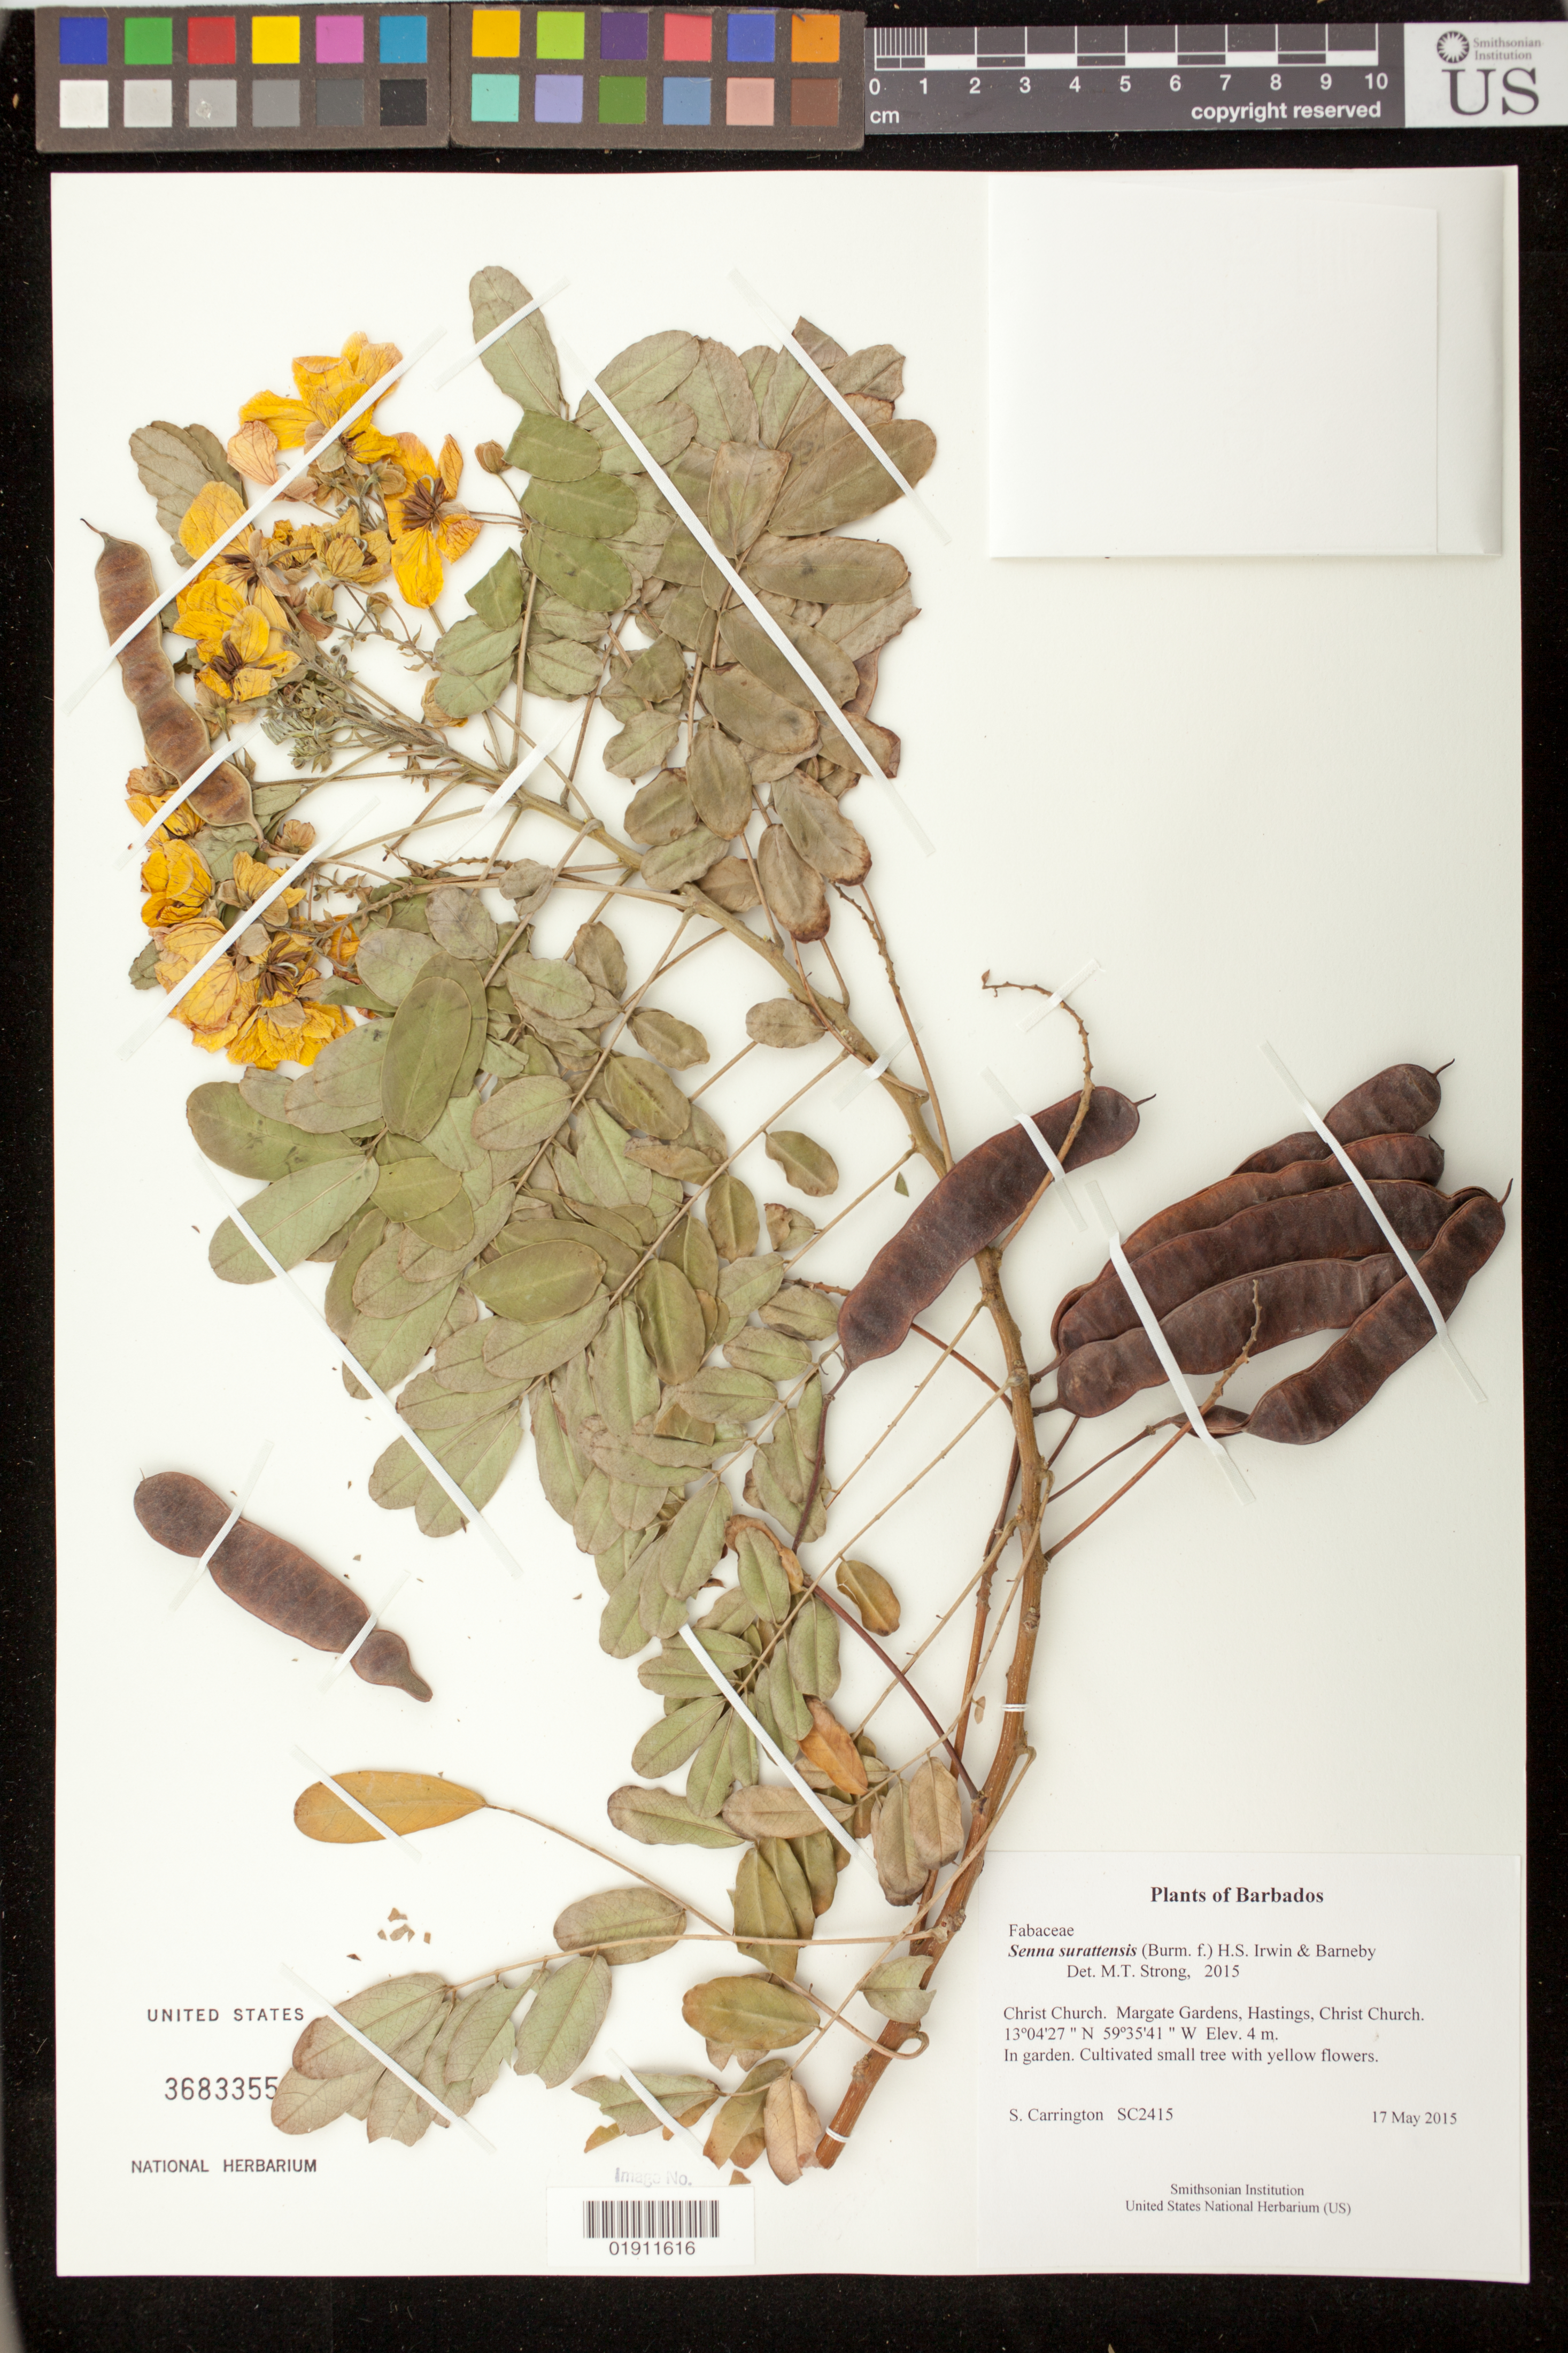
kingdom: Plantae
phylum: Tracheophyta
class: Magnoliopsida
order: Fabales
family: Fabaceae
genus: Senna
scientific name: Senna surattensis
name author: (Burm. f.) H.S. Irwin & Barneby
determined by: Strong, M. T., (US), Smithsonian Institution - National Museum of Natural History (UNITED STATES)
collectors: C. M. S. Carrington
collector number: SC2415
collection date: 2015-05-17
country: Barbados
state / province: Christ Church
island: Barbados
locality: Margate Gardens, Hastings, Christ Church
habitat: Garden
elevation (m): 4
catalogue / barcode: US 3683355